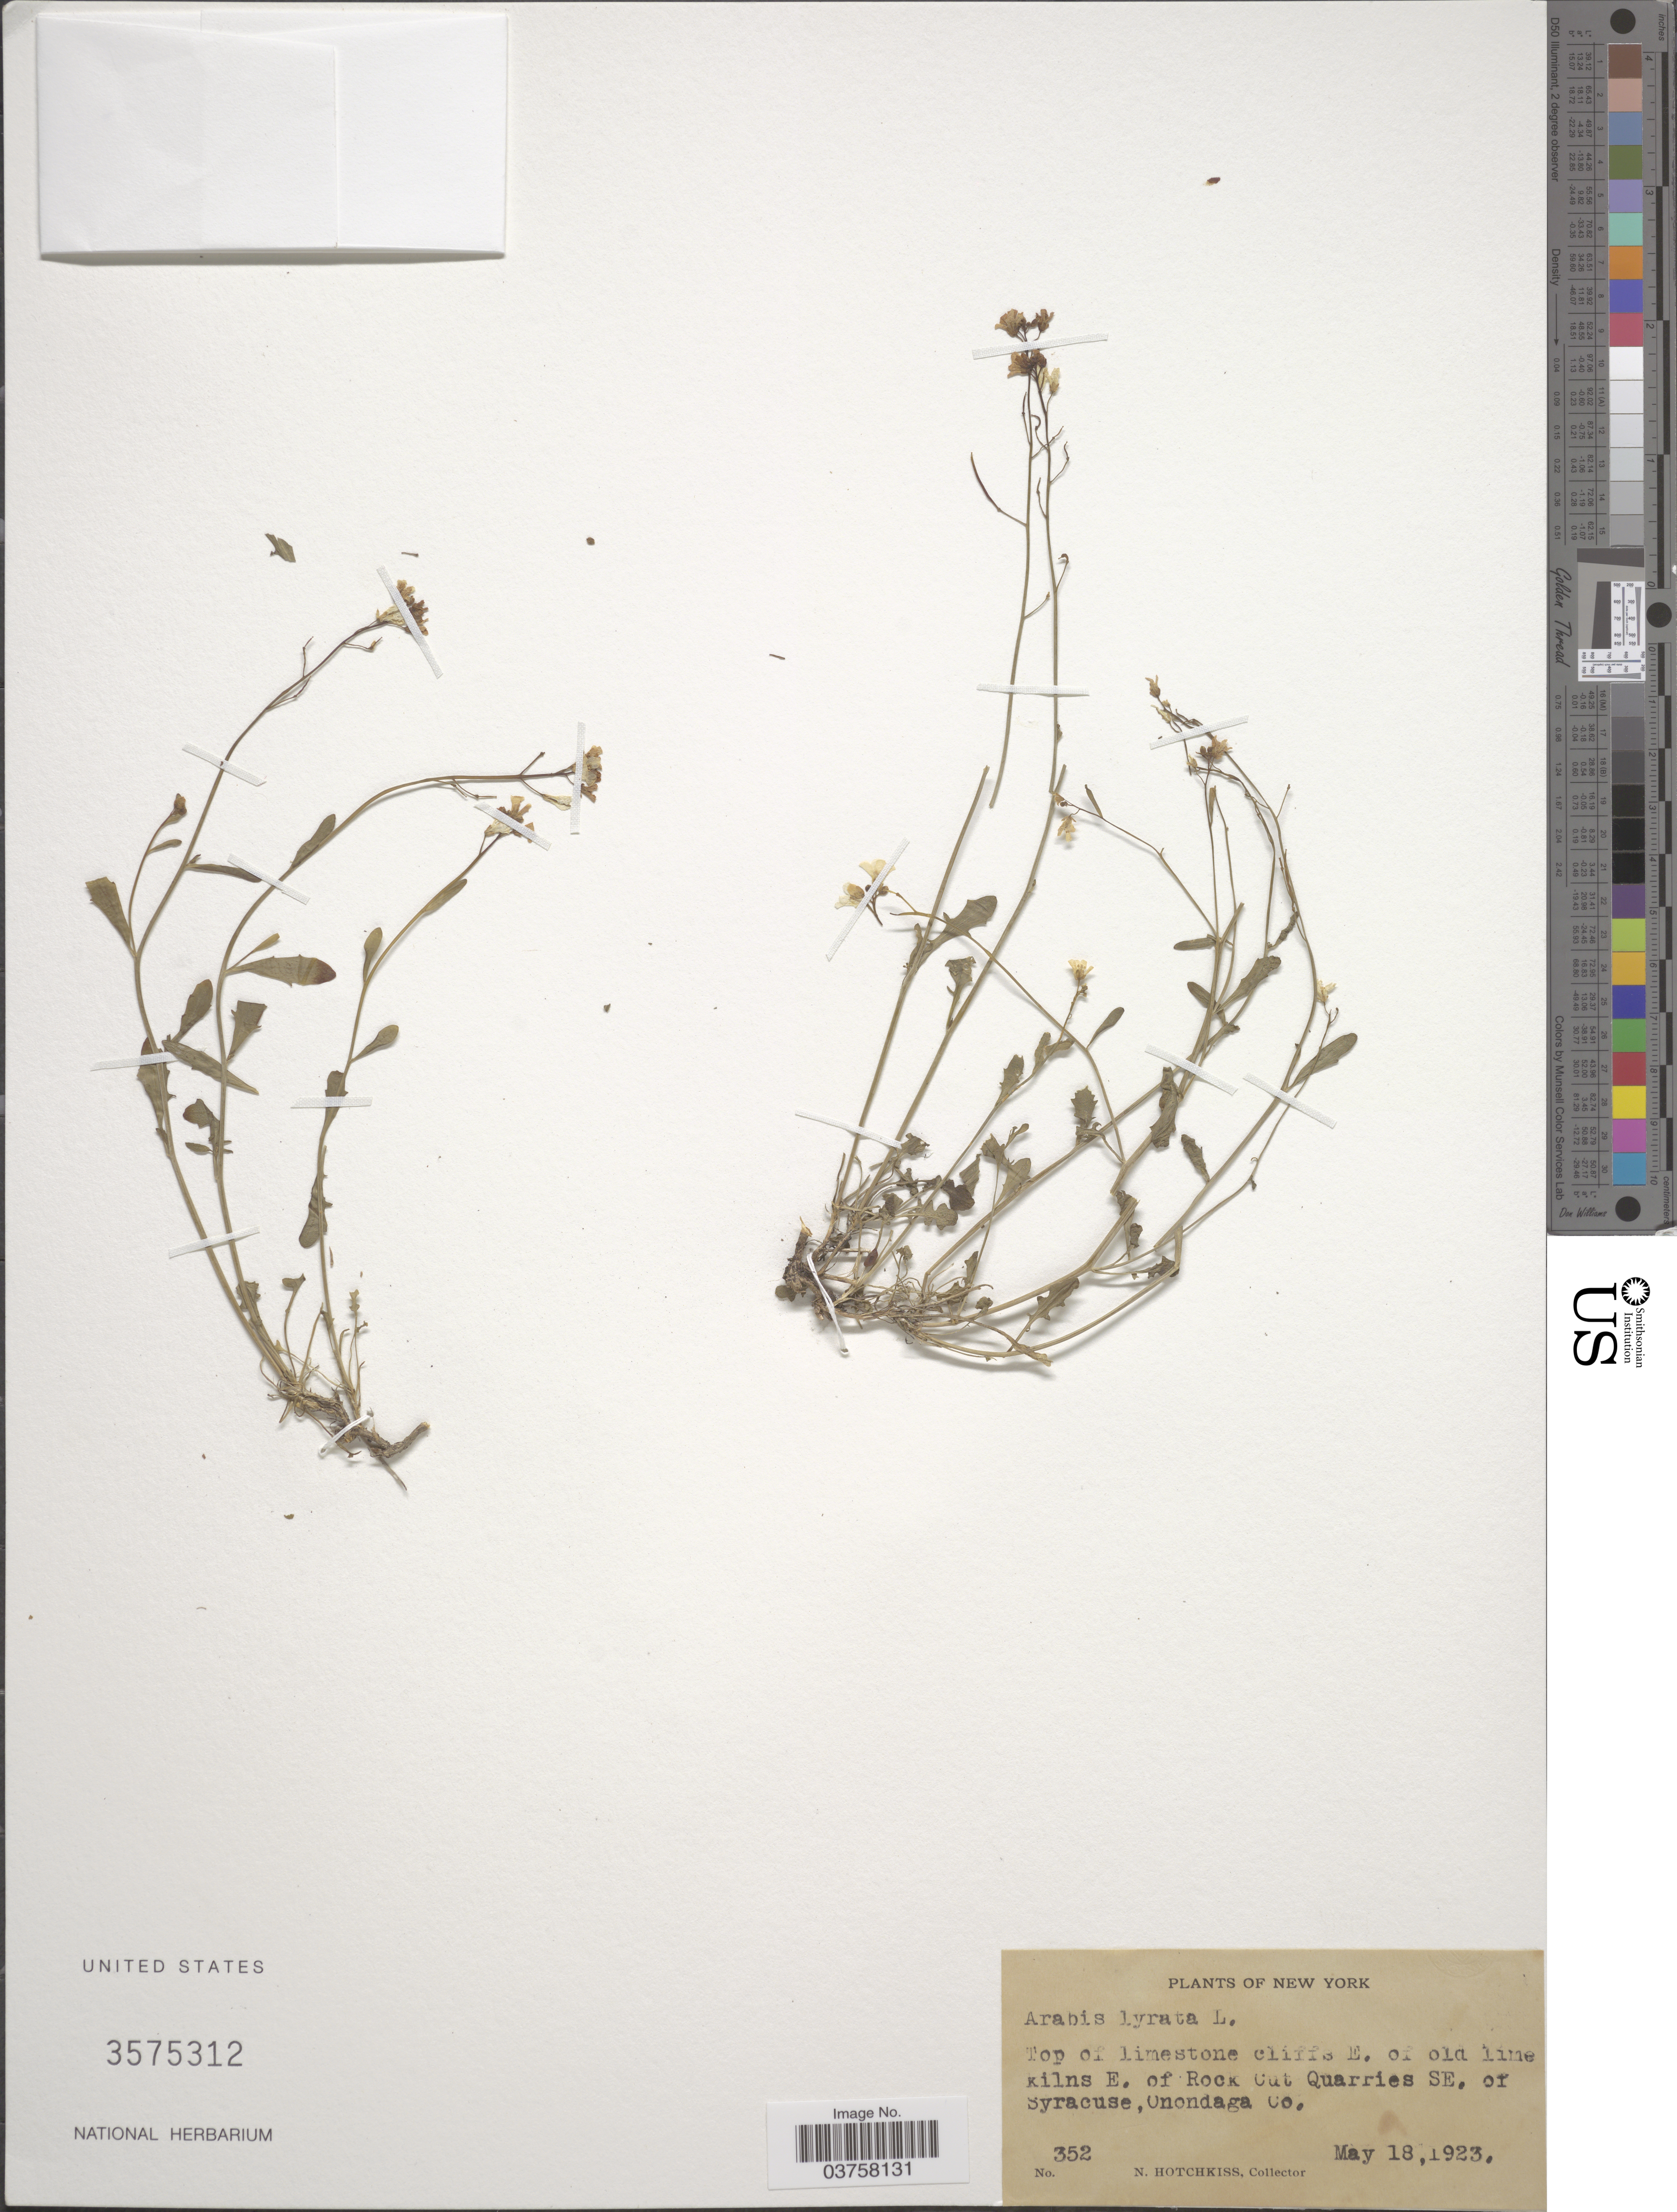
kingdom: Plantae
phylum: Tracheophyta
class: Magnoliopsida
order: Brassicales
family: Brassicaceae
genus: Arabis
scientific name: Arabis lyrata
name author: L.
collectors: N. Hotchkiss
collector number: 352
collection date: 1923-05-18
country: United States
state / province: New York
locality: E. of Rock Cut Quarries SE, of Syracuse, Onondaga Co.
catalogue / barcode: US 3575312